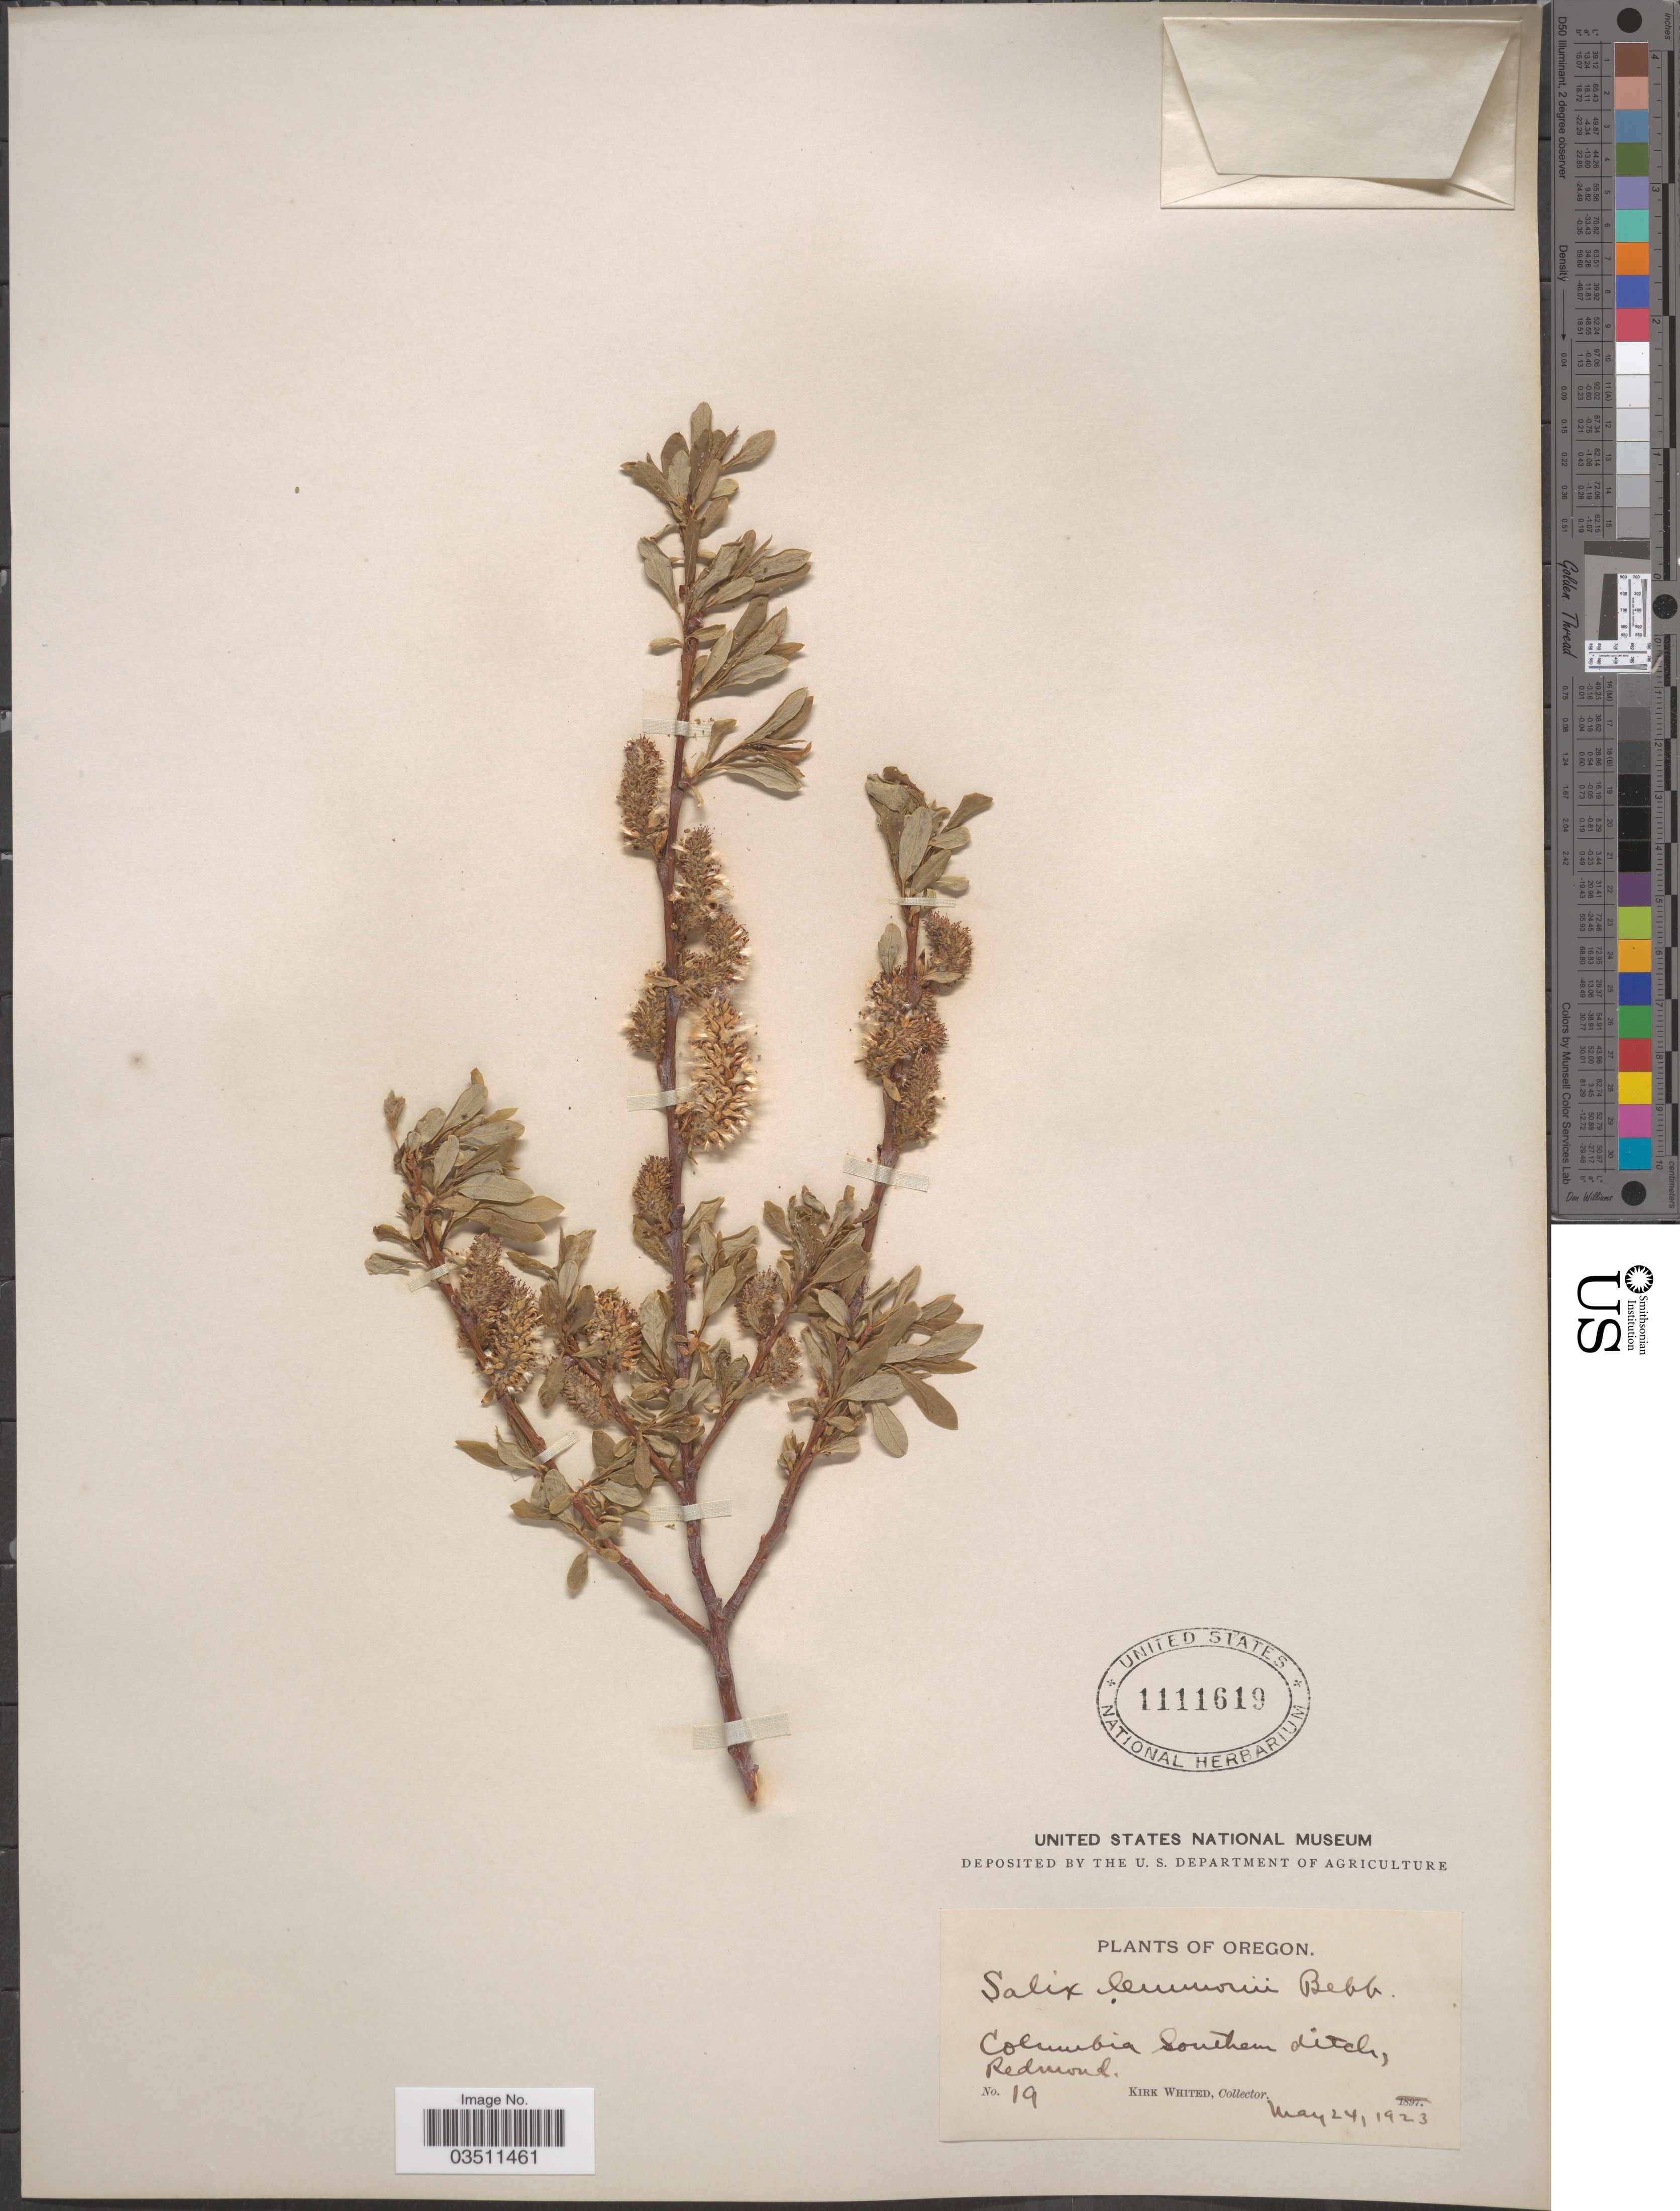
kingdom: Plantae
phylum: Tracheophyta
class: Magnoliopsida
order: Malpighiales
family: Salicaceae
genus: Salix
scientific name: Salix lemmonii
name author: Bebb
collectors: K. Whited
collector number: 19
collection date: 1923-05-24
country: United States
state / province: Oregon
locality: Columbia Southern ditch, Redmond.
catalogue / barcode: US 1111619